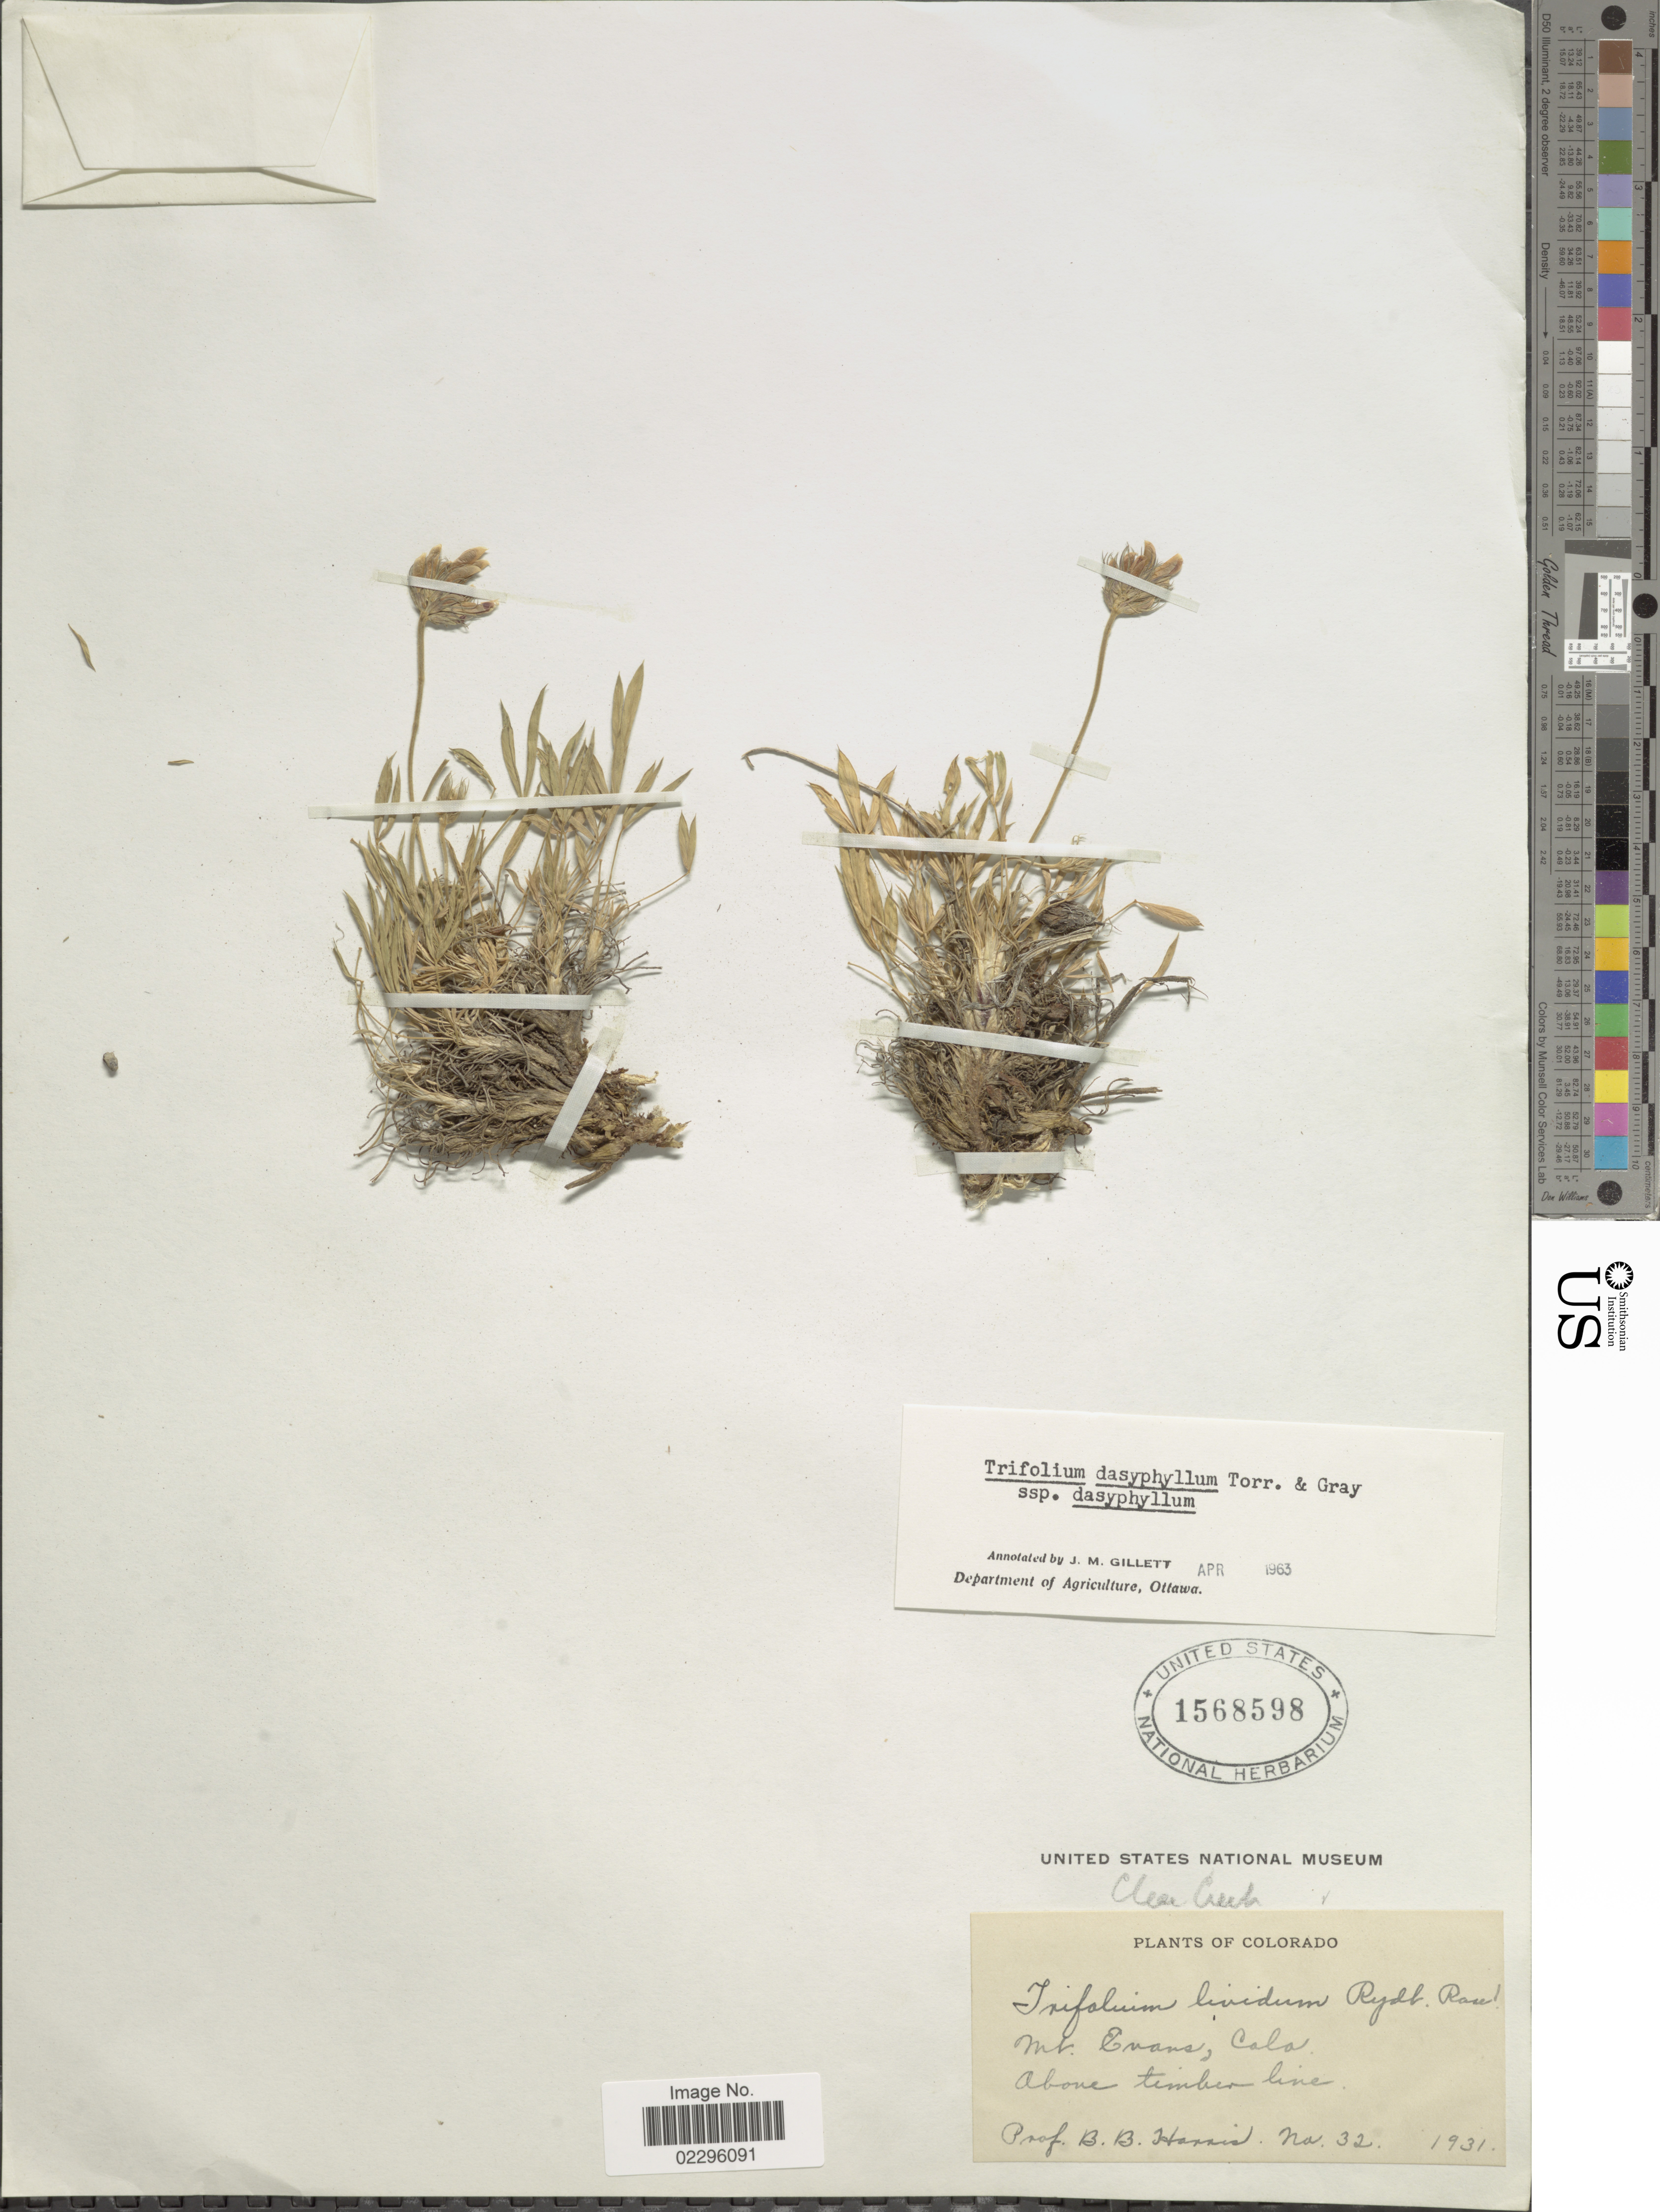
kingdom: Plantae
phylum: Tracheophyta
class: Magnoliopsida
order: Fabales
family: Fabaceae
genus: Trifolium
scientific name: Trifolium dasyphyllum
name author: Torr. & A. Gray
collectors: B. B. Harris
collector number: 32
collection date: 1931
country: United States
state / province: Colorado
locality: Mt. Evans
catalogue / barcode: US 1568598